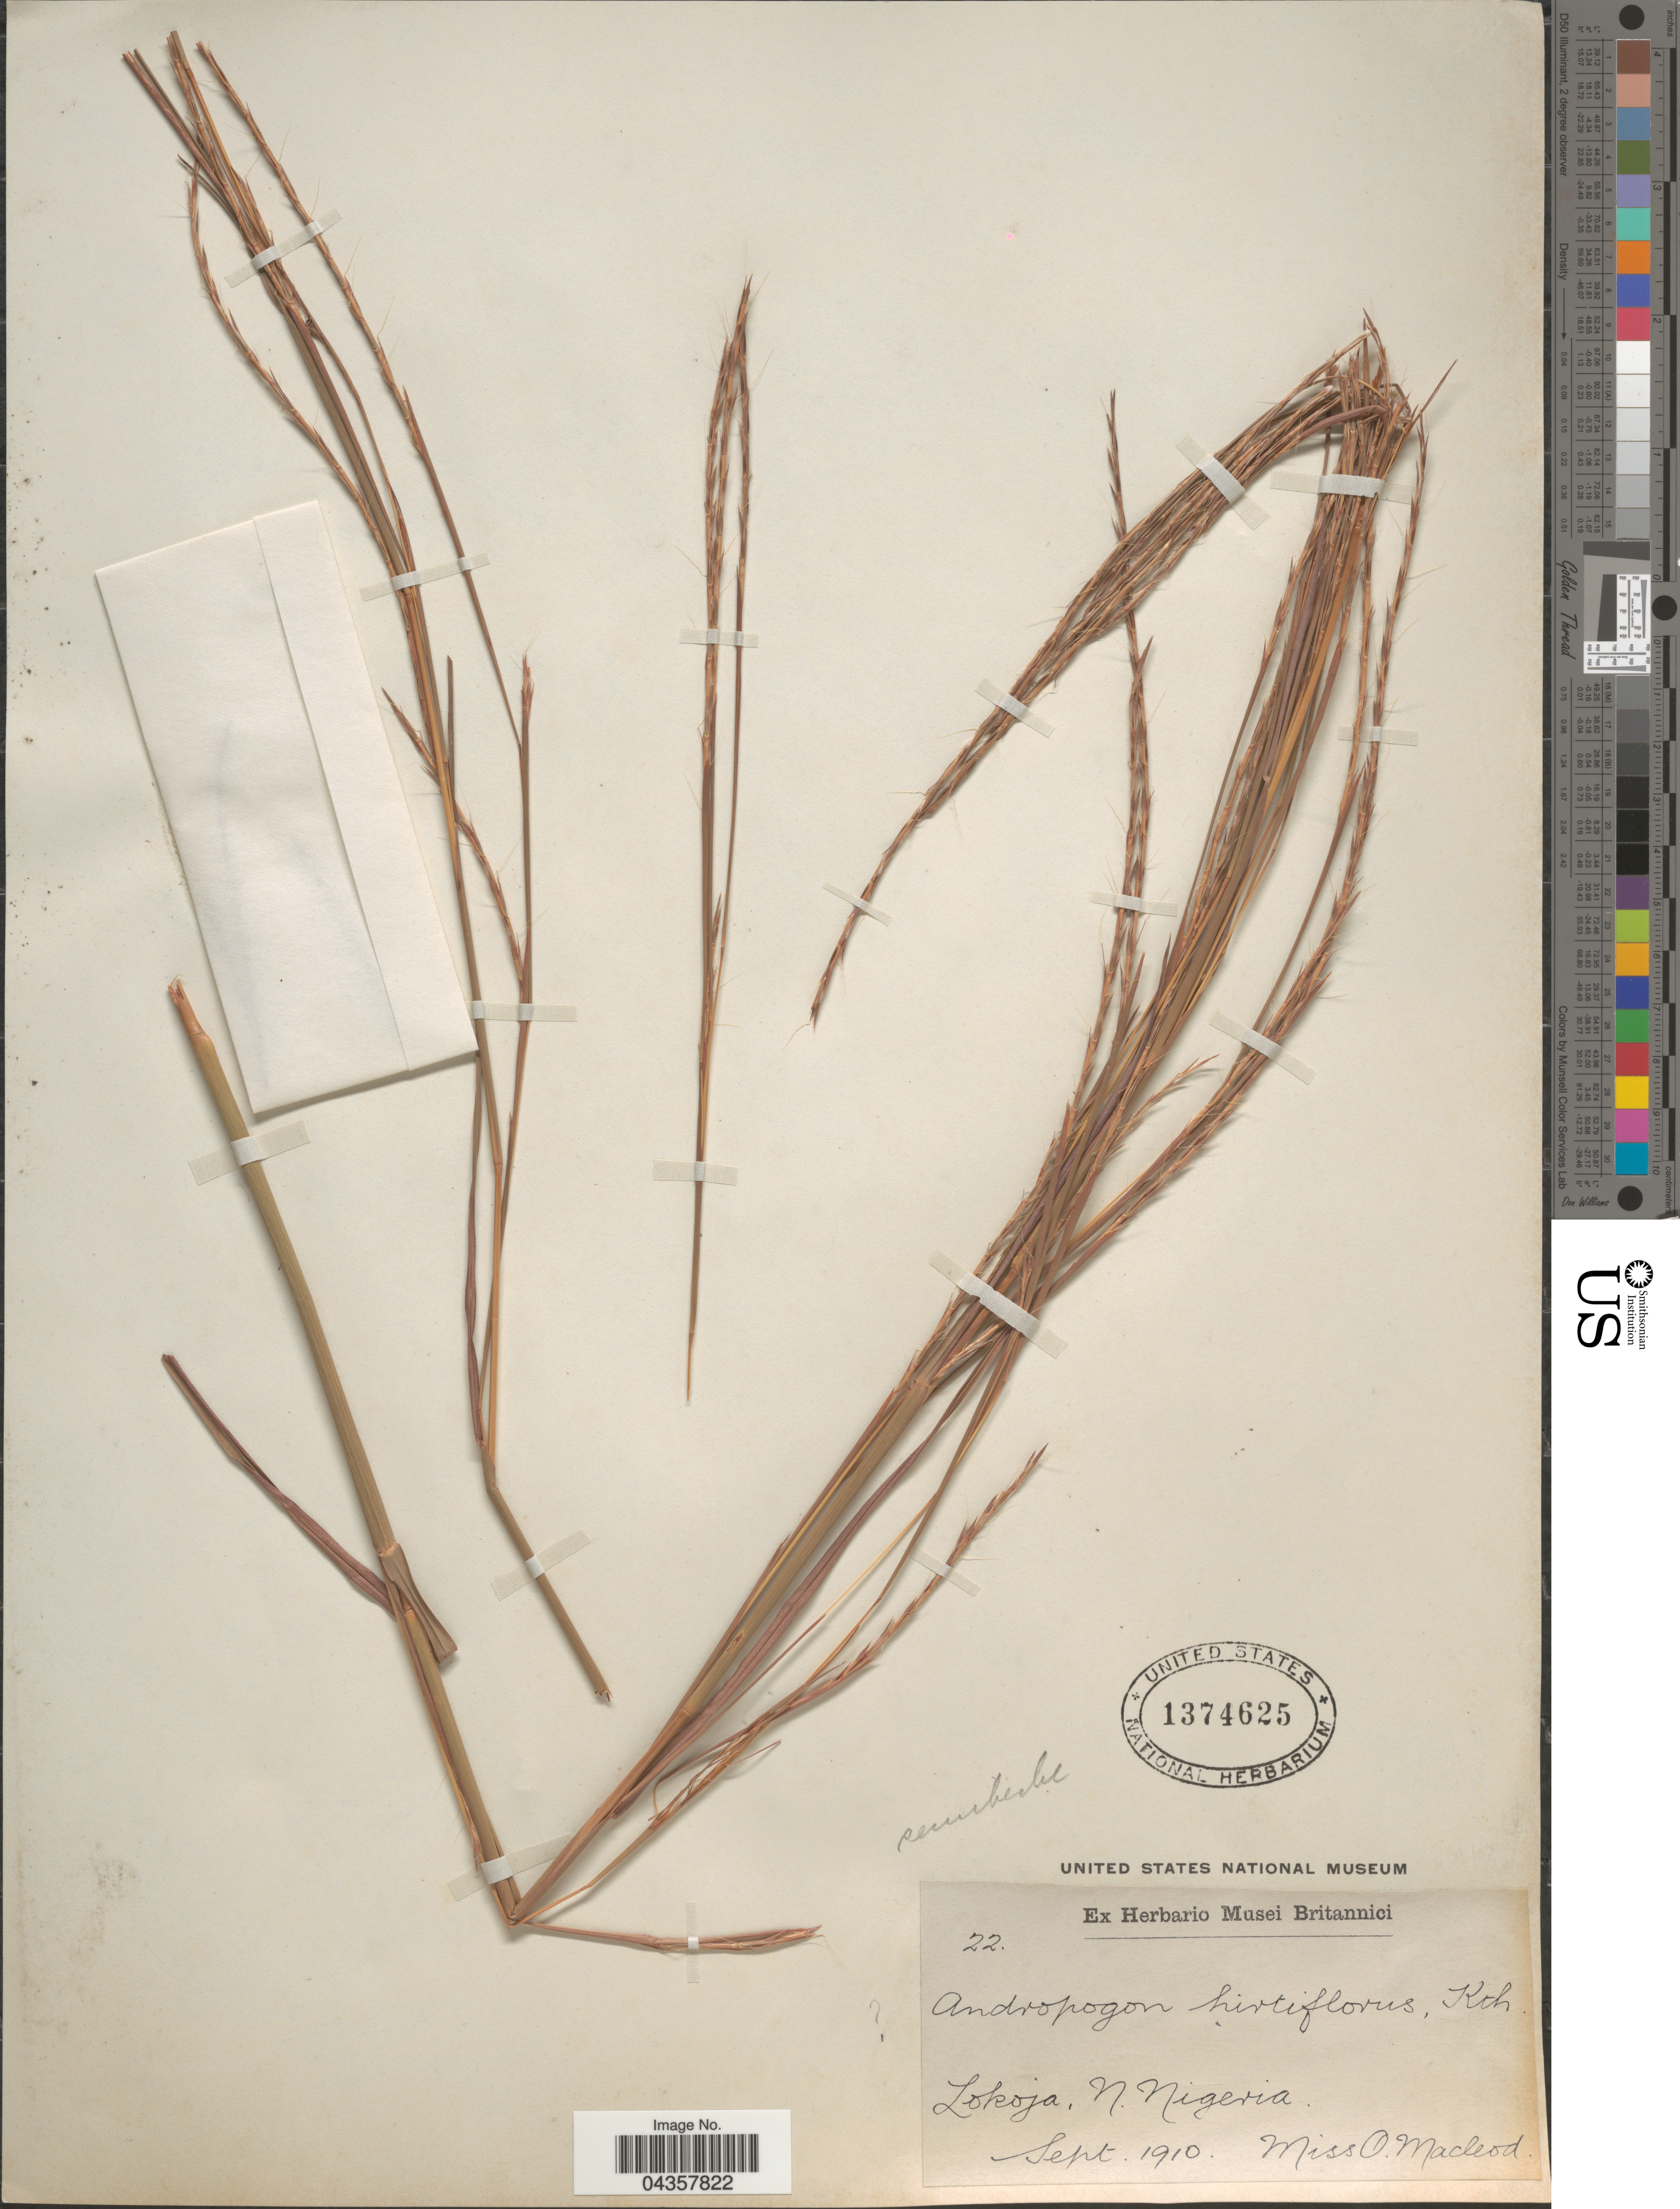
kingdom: Plantae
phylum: Tracheophyta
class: Liliopsida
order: Poales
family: Poaceae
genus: Schizachyrium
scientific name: Schizachyrium sanguineum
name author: (Retz.) Alston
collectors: O. Macleod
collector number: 22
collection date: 1910-09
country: Nigeria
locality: Lokojo, N. Nigeria.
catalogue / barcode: US 1374625